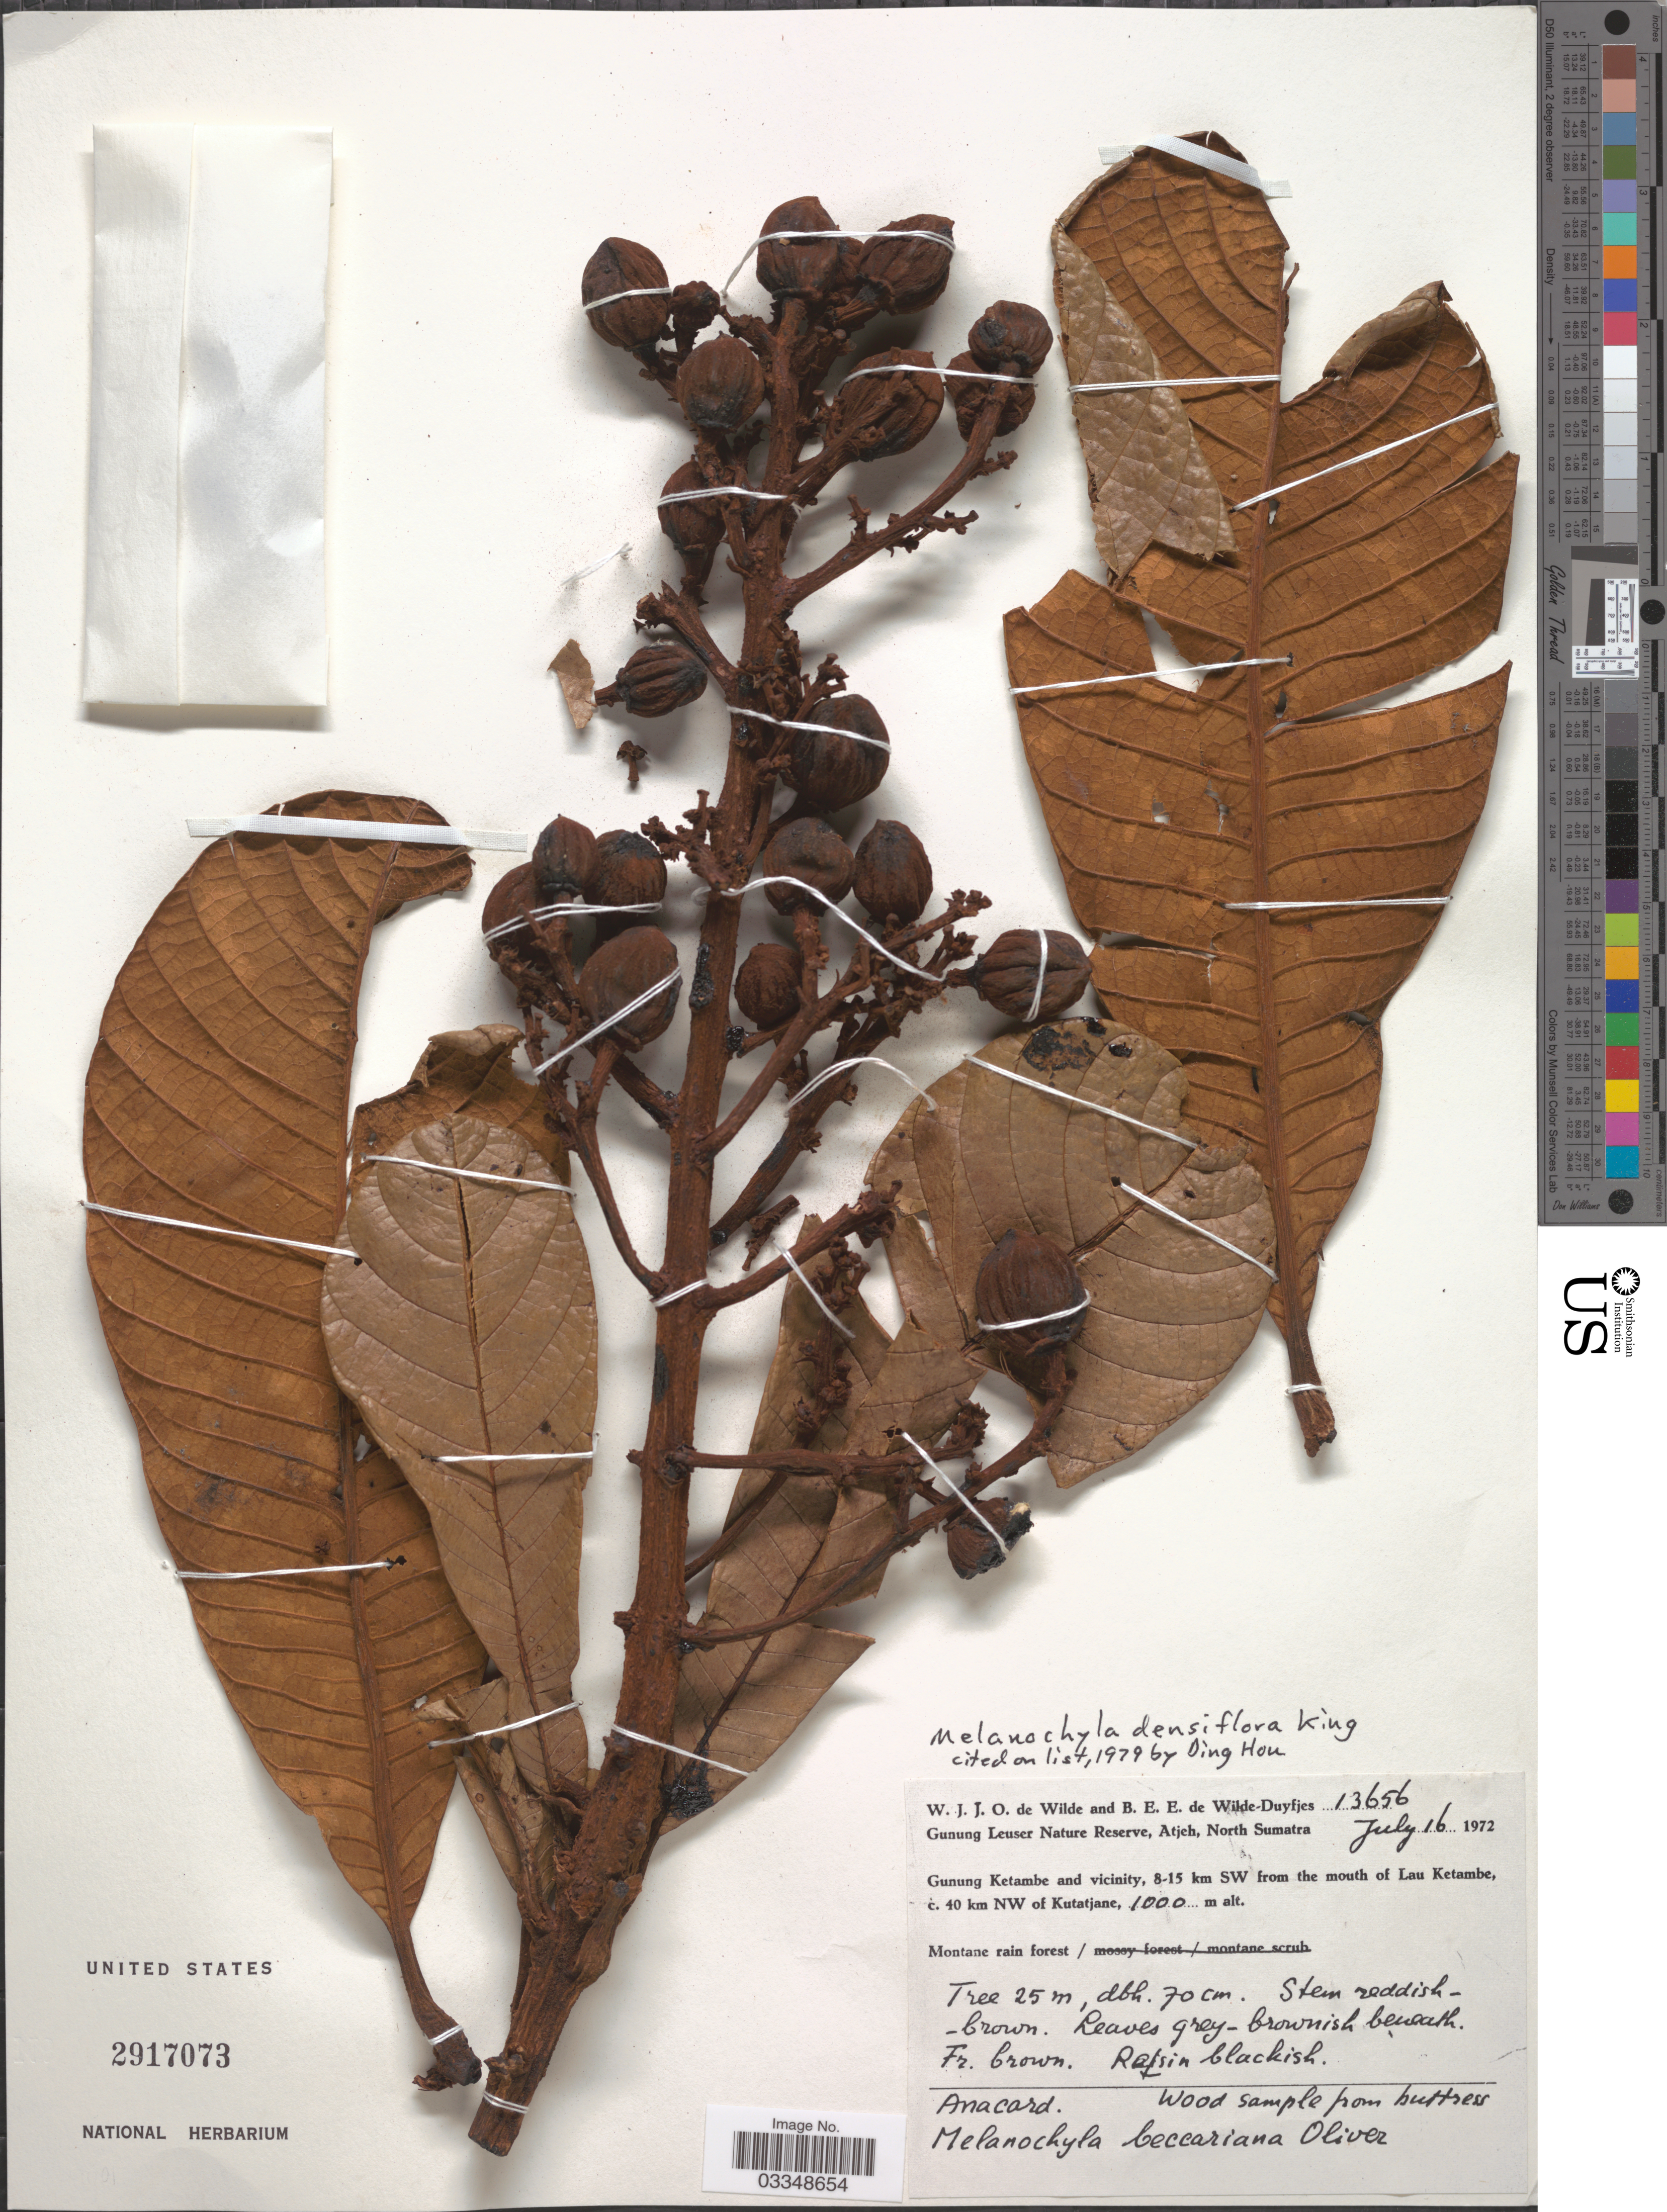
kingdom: Plantae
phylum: Tracheophyta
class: Magnoliopsida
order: Sapindales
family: Anacardiaceae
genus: Melanochyla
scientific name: Melanochyla densiflora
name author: King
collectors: W. J. de Wilde & B. E. de Wilde-Duyfjes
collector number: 13656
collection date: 1972-07-16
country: Indonesia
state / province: Sumatra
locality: Gunung Leuser Nature Reserve, Atjeh, North Sumatra. Gunung Ketambe and vicinity, 8-15 km SW from the mouth of Lau Ketambe, c. 40 km NW of Kutatjane.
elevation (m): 1000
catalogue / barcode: US 2917073